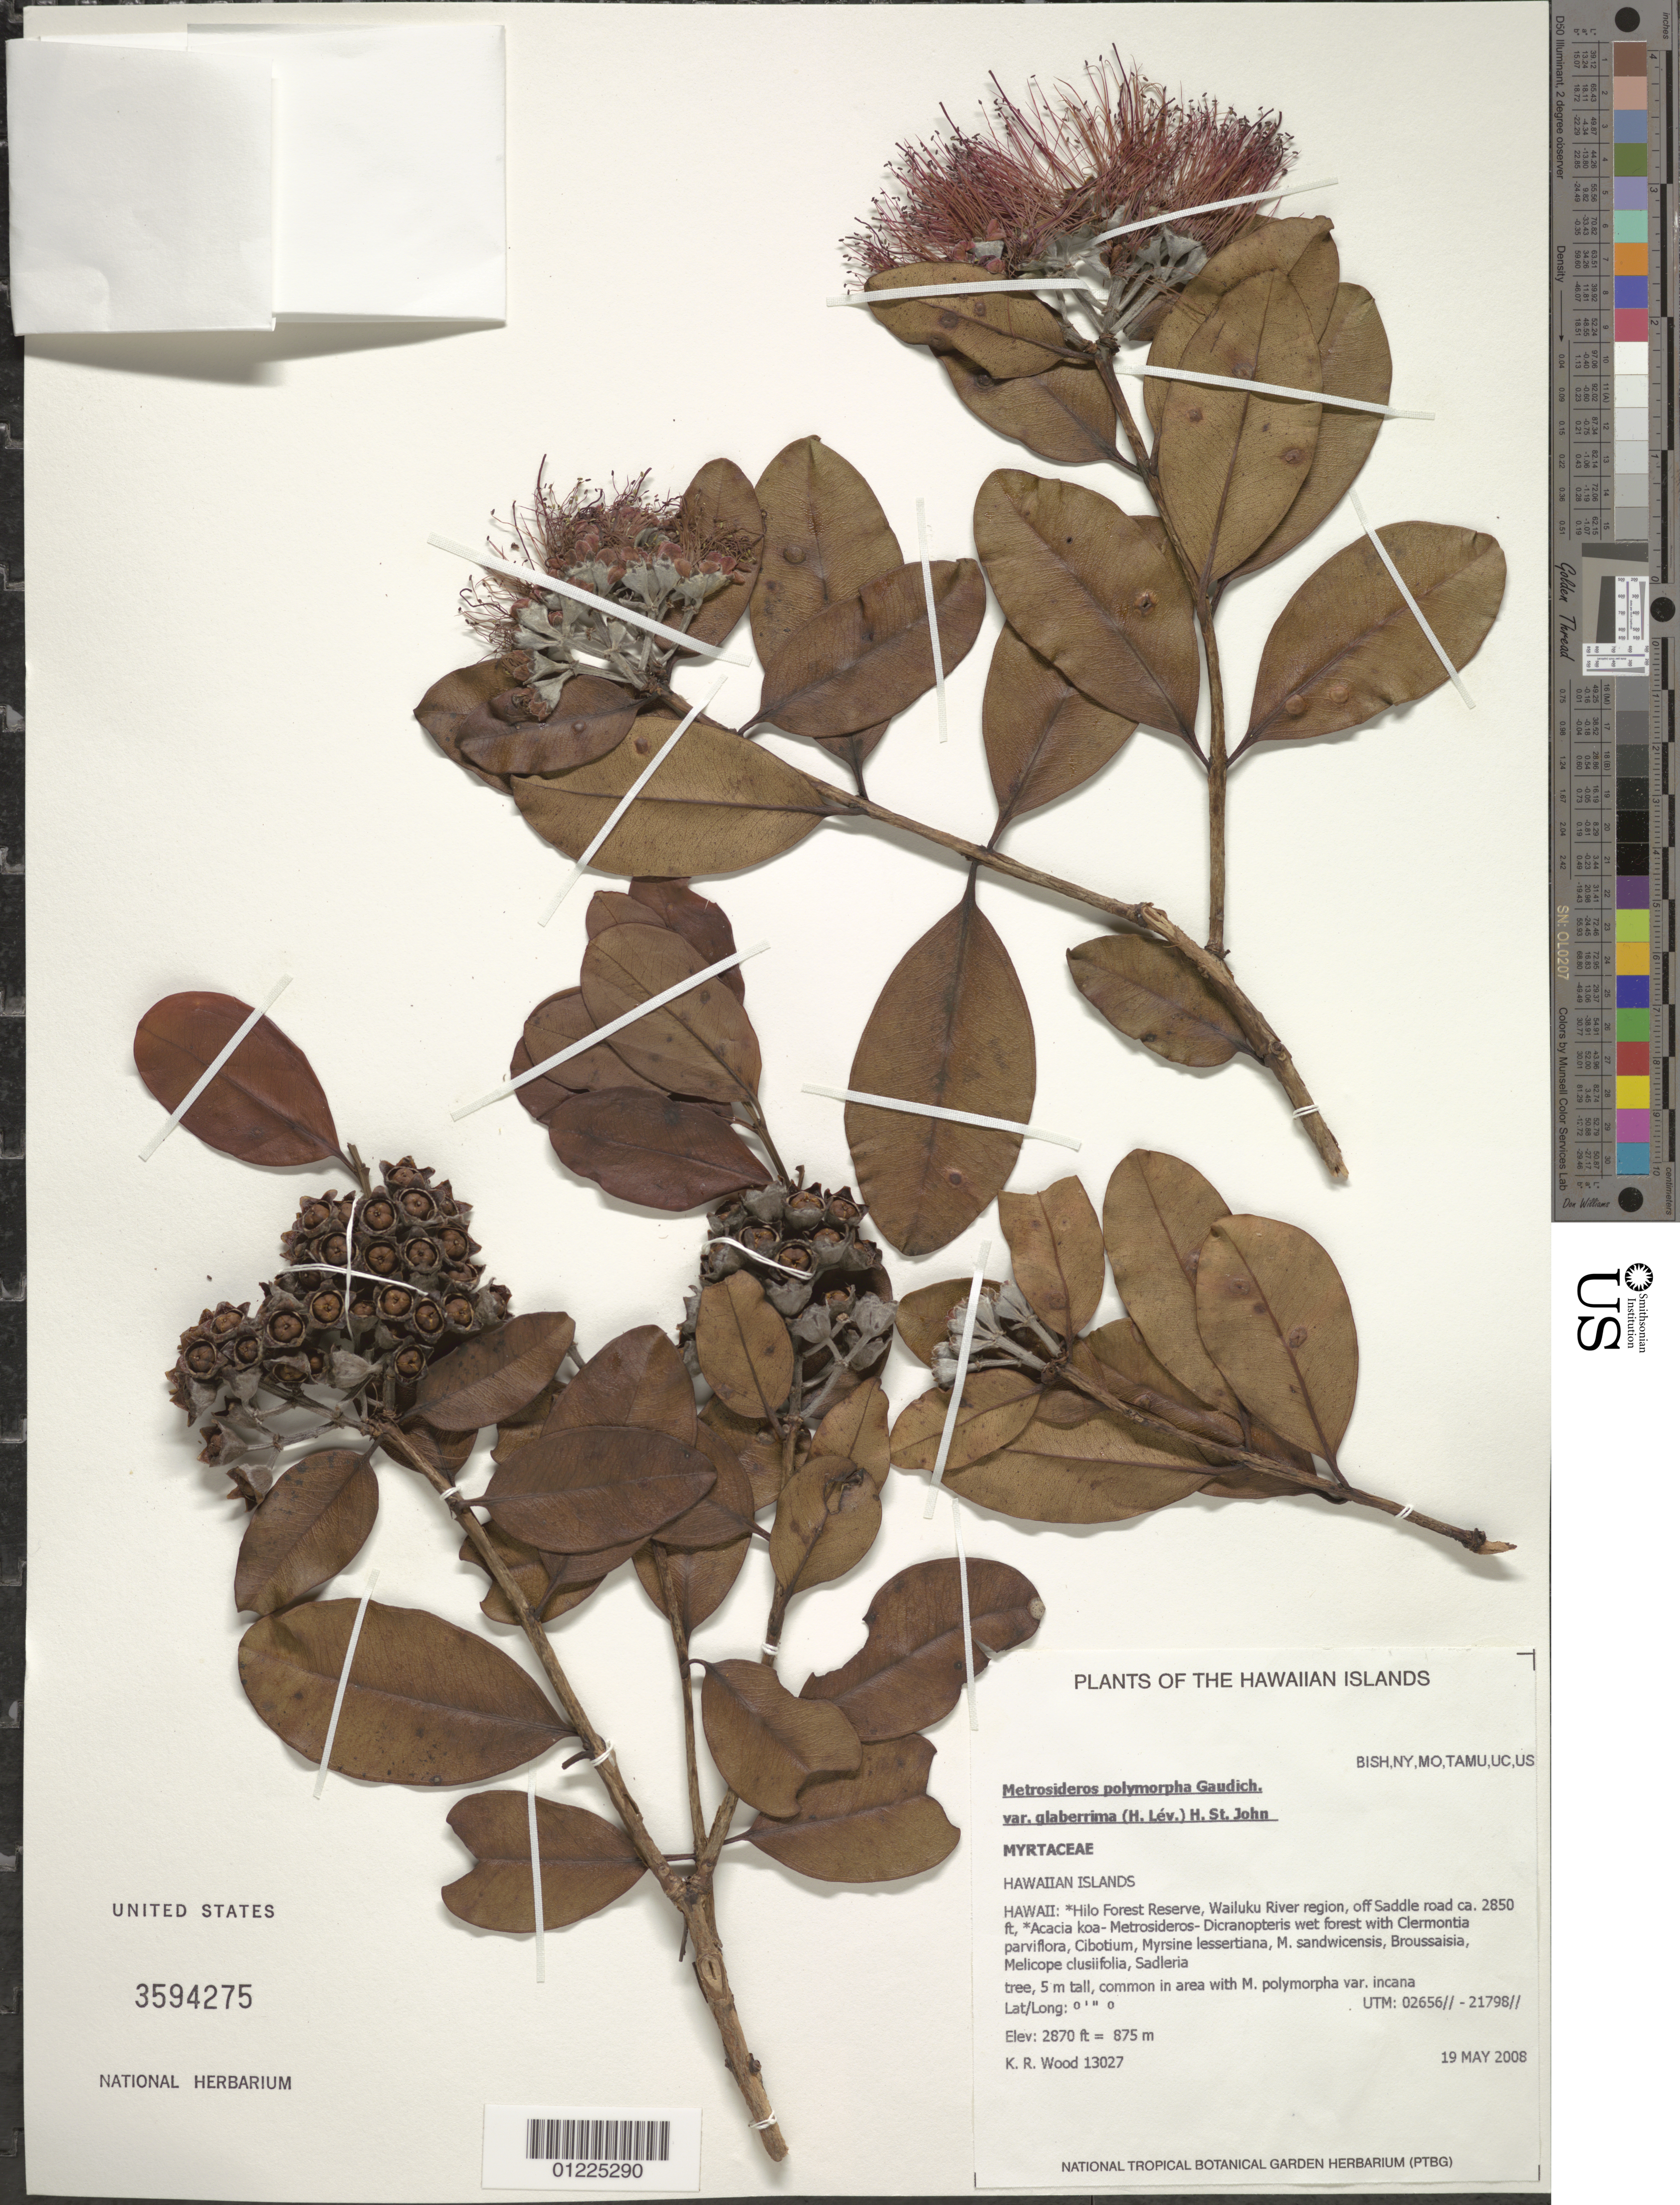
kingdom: Plantae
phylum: Tracheophyta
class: Magnoliopsida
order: Myrtales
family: Myrtaceae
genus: Metrosideros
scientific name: Metrosideros polymorpha var. glaberrima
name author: (H. Lév.) H. St. John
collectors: K. R. Wood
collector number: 13027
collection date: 2008-05-19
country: United States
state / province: Hawaii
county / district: Hawaii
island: Hawaii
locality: Hilo Forest Reserve, Wailuku River region, off Saddle Road ca. 2850 ft.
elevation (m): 875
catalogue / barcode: US 3594275